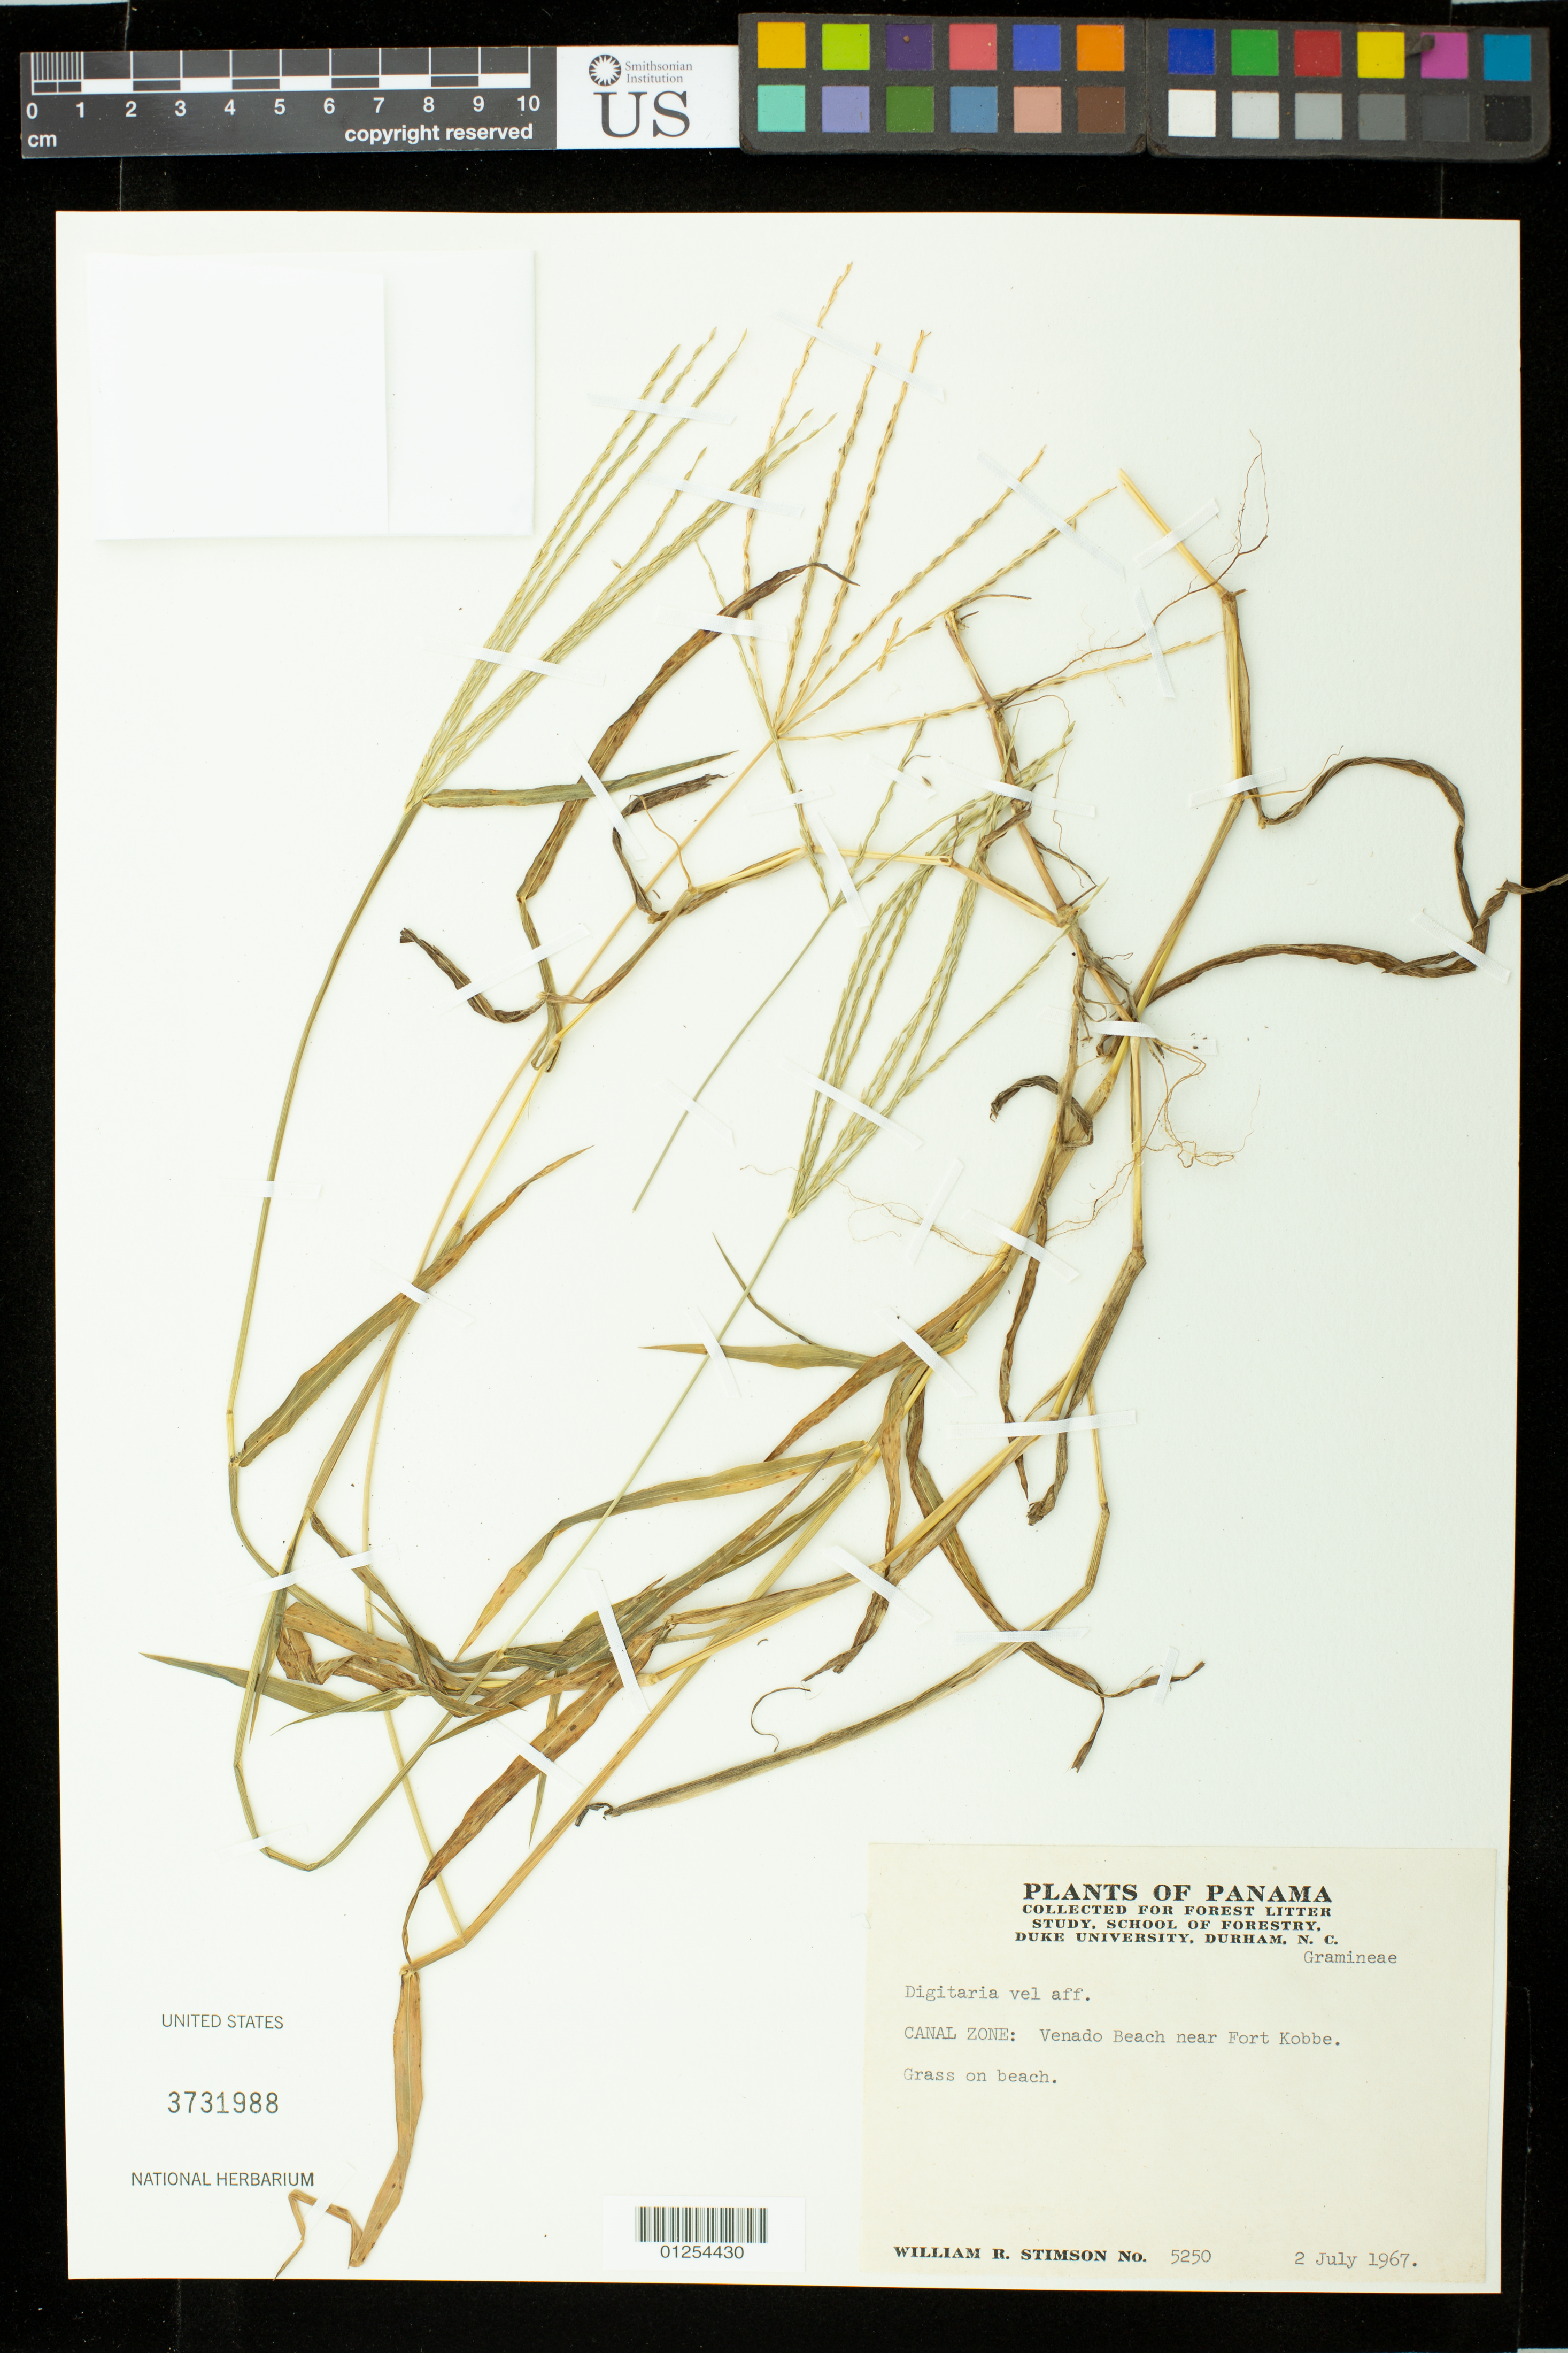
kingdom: Plantae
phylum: Tracheophyta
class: Liliopsida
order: Poales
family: Poaceae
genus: Digitaria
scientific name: Digitaria sp.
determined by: Stimson, W. R.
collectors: W. R. Stimson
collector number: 5250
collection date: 1967-07-02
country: Panama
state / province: Panamá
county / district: Canal Zone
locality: Venado Beach near Fort Kobbe.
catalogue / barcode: US 3731988